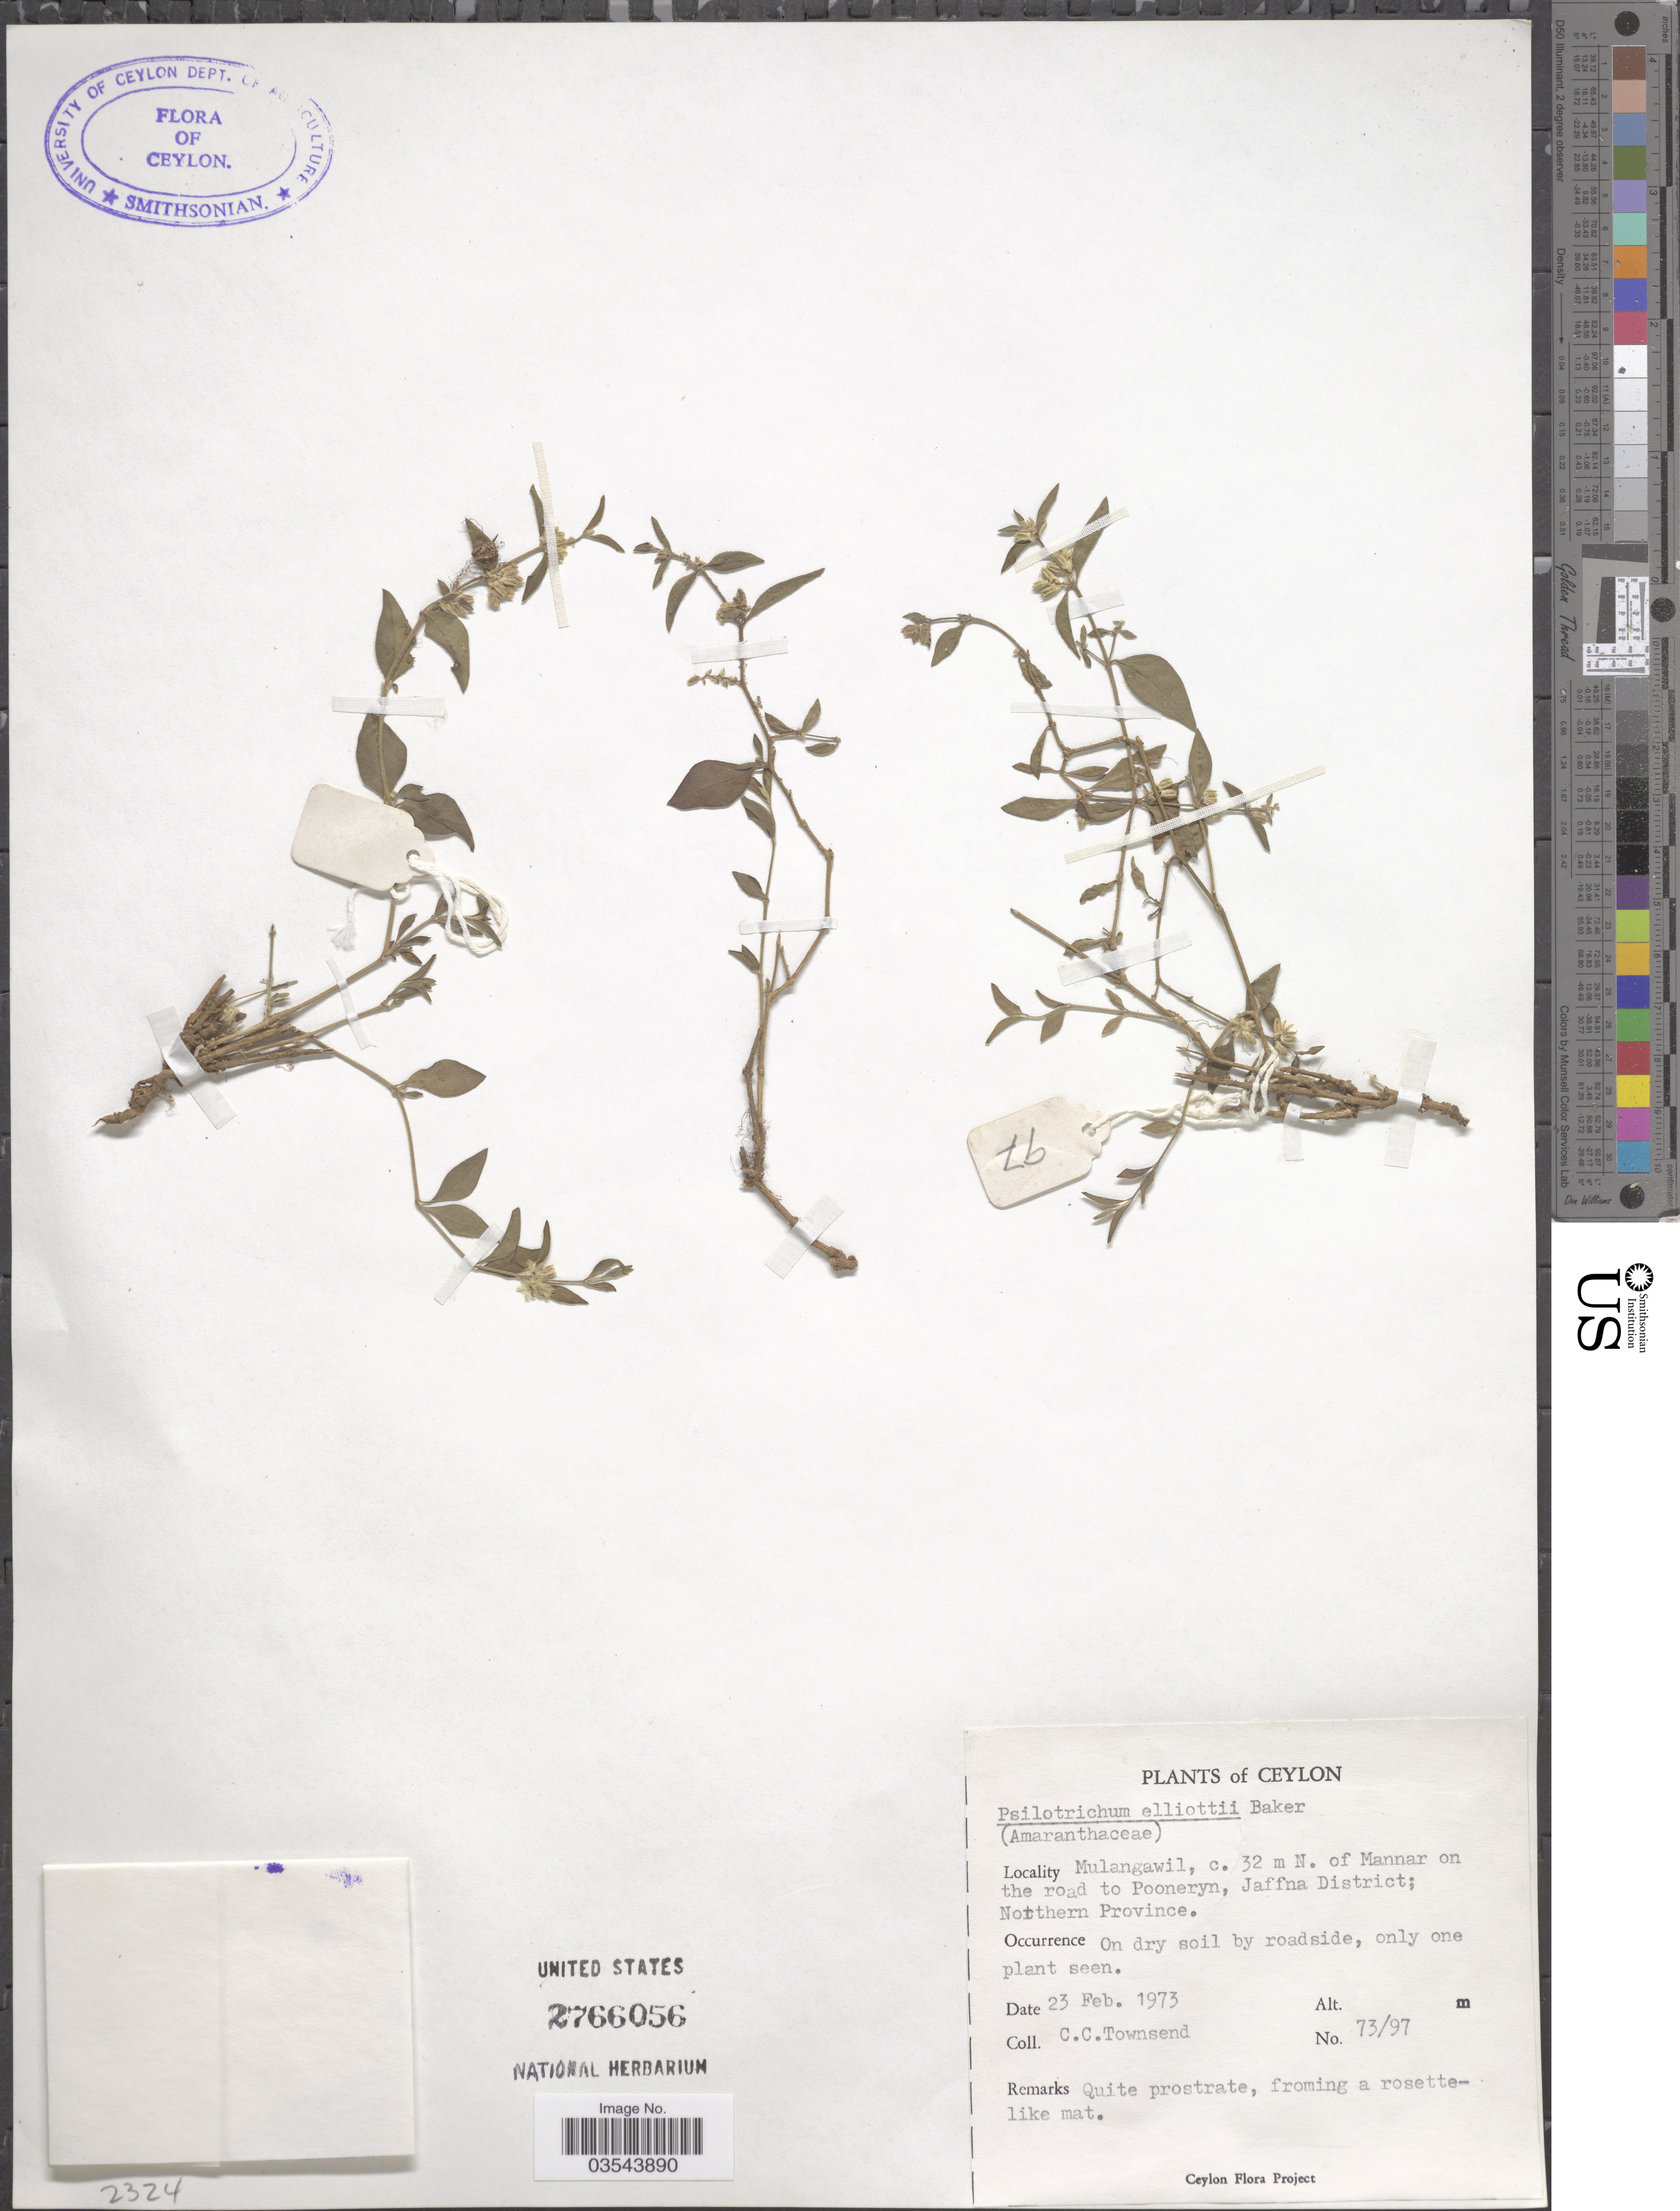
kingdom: Plantae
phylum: Tracheophyta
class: Magnoliopsida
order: Caryophyllales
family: Amaranthaceae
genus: Psilotrichum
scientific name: Psilotrichum elliotii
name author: Baker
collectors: C. C. Townsend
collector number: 73/97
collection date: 1973-02-23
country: Sri Lanka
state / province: Northern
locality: Ceylon. Mulangawil, c. 32 m N. of Mannar on the road to Pooneryn, Jaffna District.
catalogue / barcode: US 2766056